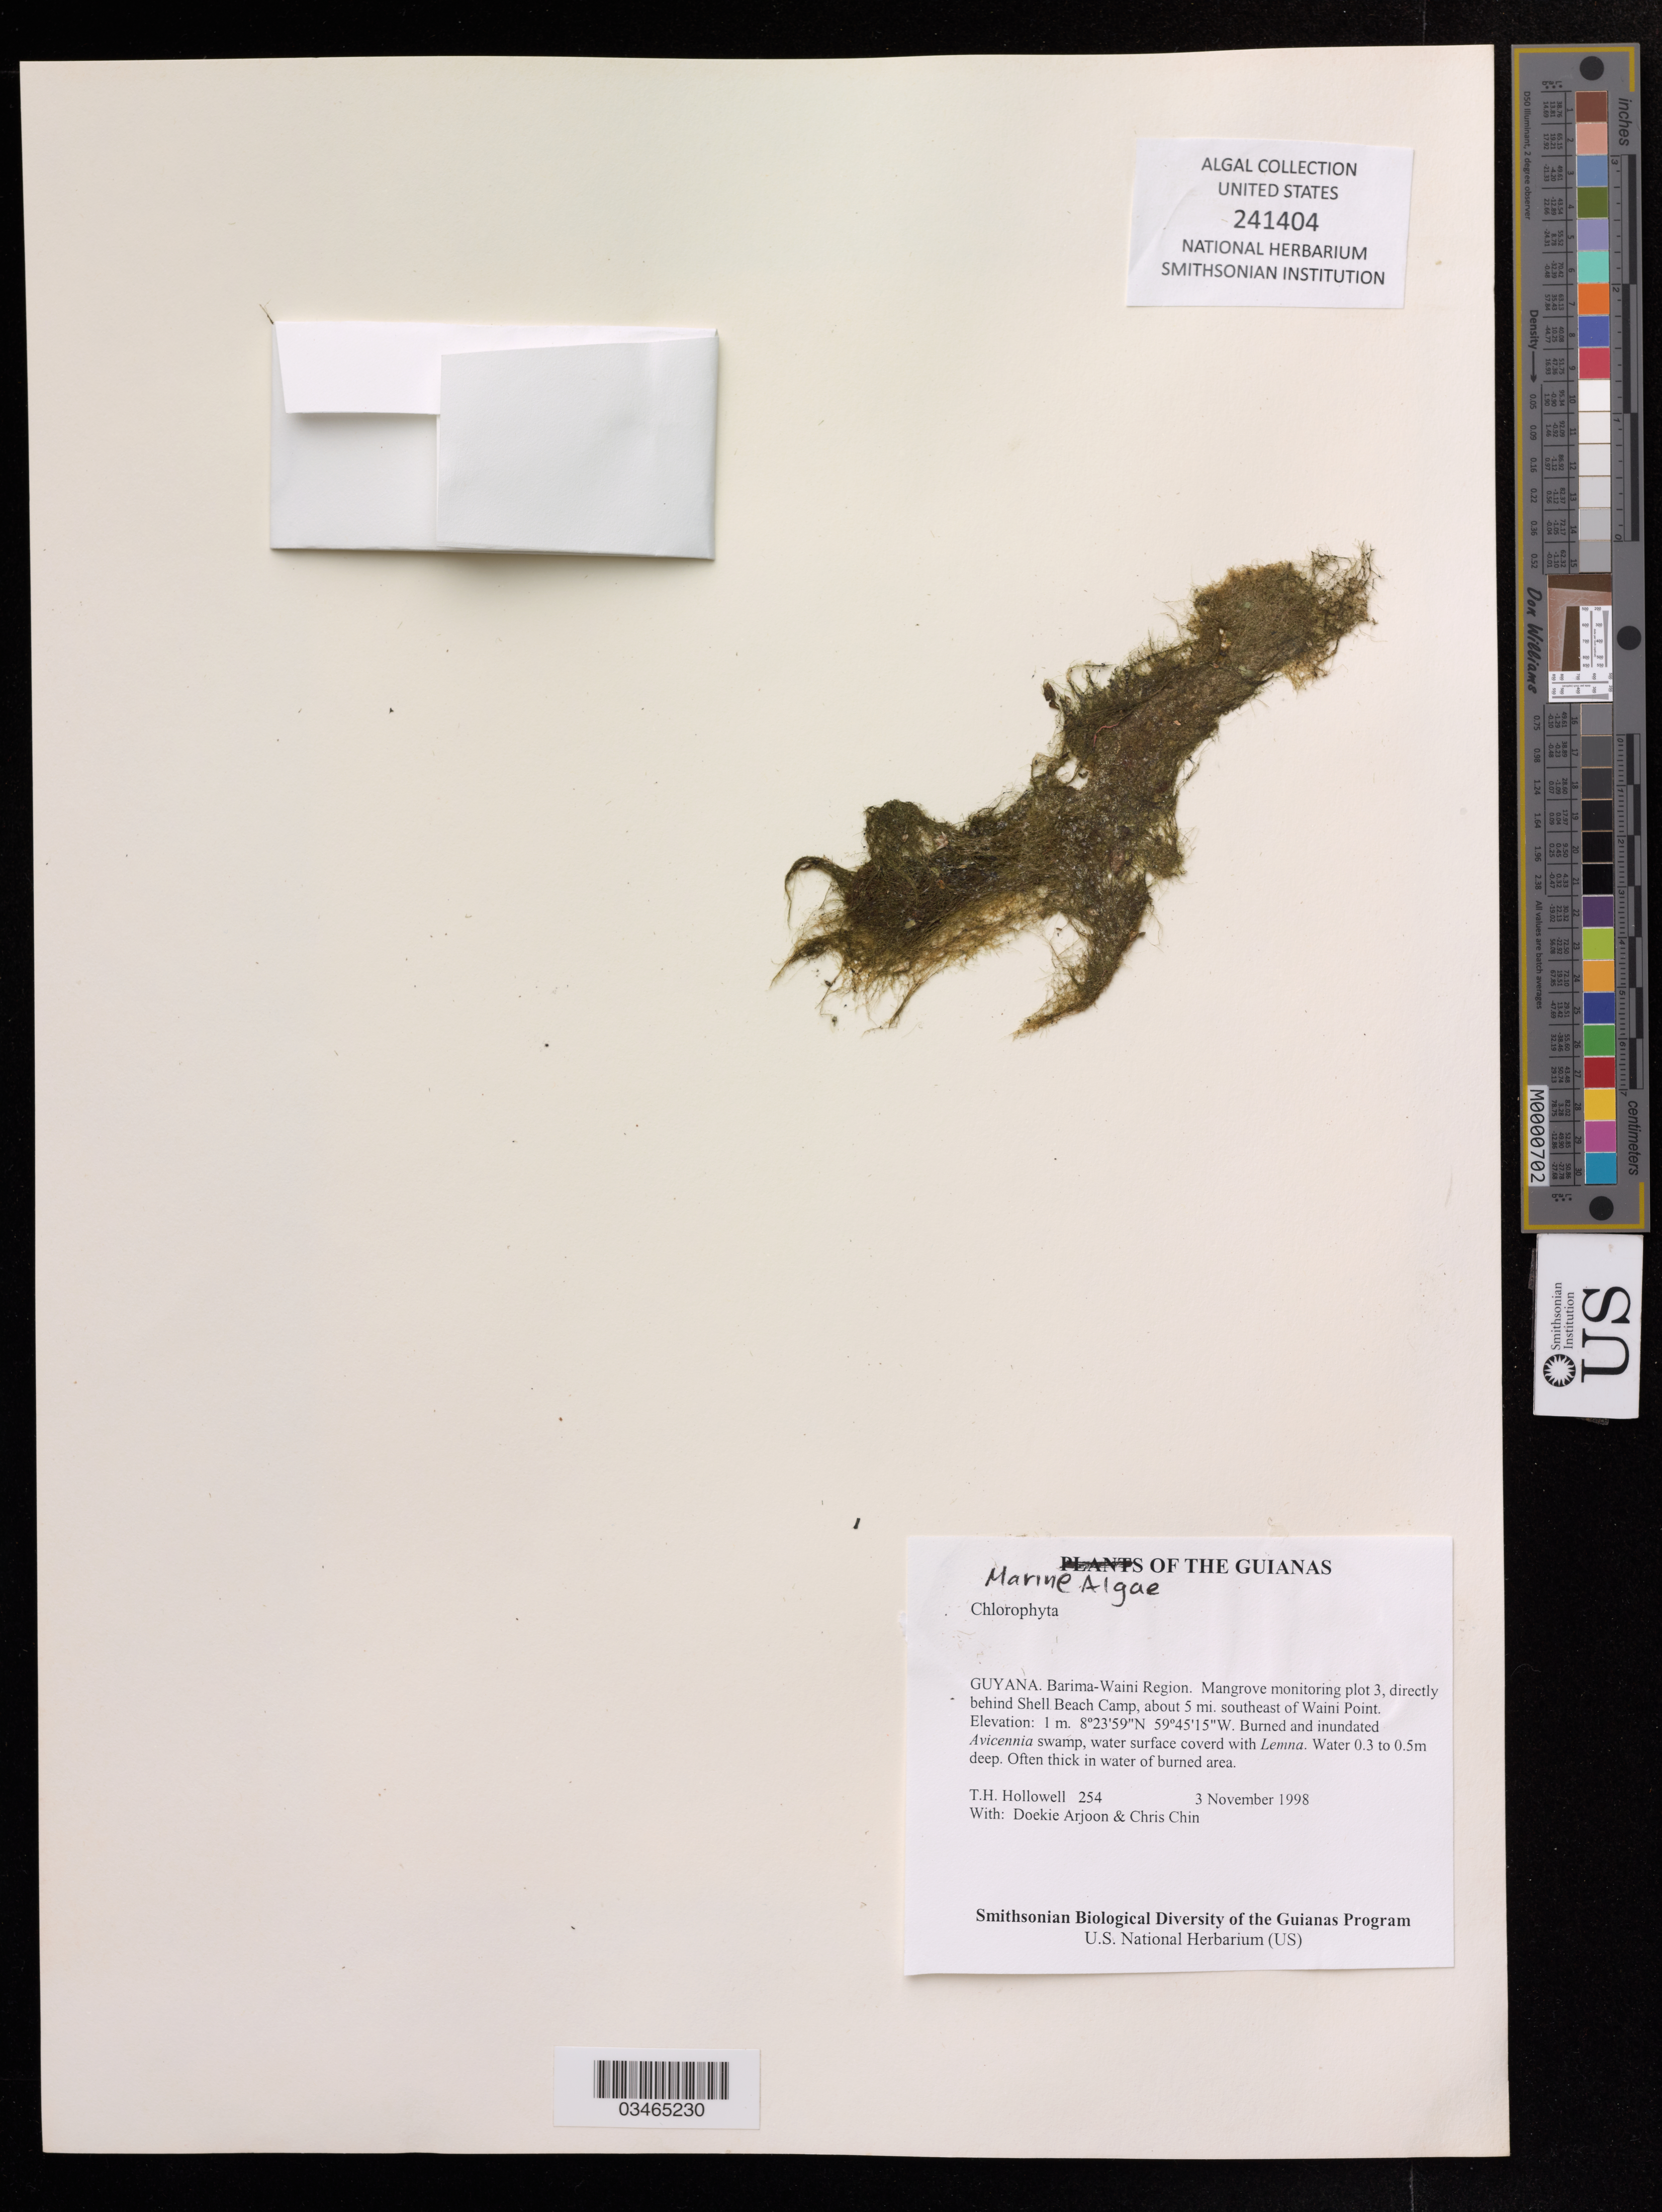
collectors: T. Hollowell, D. Arjoon & C. Chin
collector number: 254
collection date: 1998-11-03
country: Guyana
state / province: Barima-Waini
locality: Directly behind Shell Beach Camp, about 5 mi. southeast of Waini Point.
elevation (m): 1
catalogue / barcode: US 241404